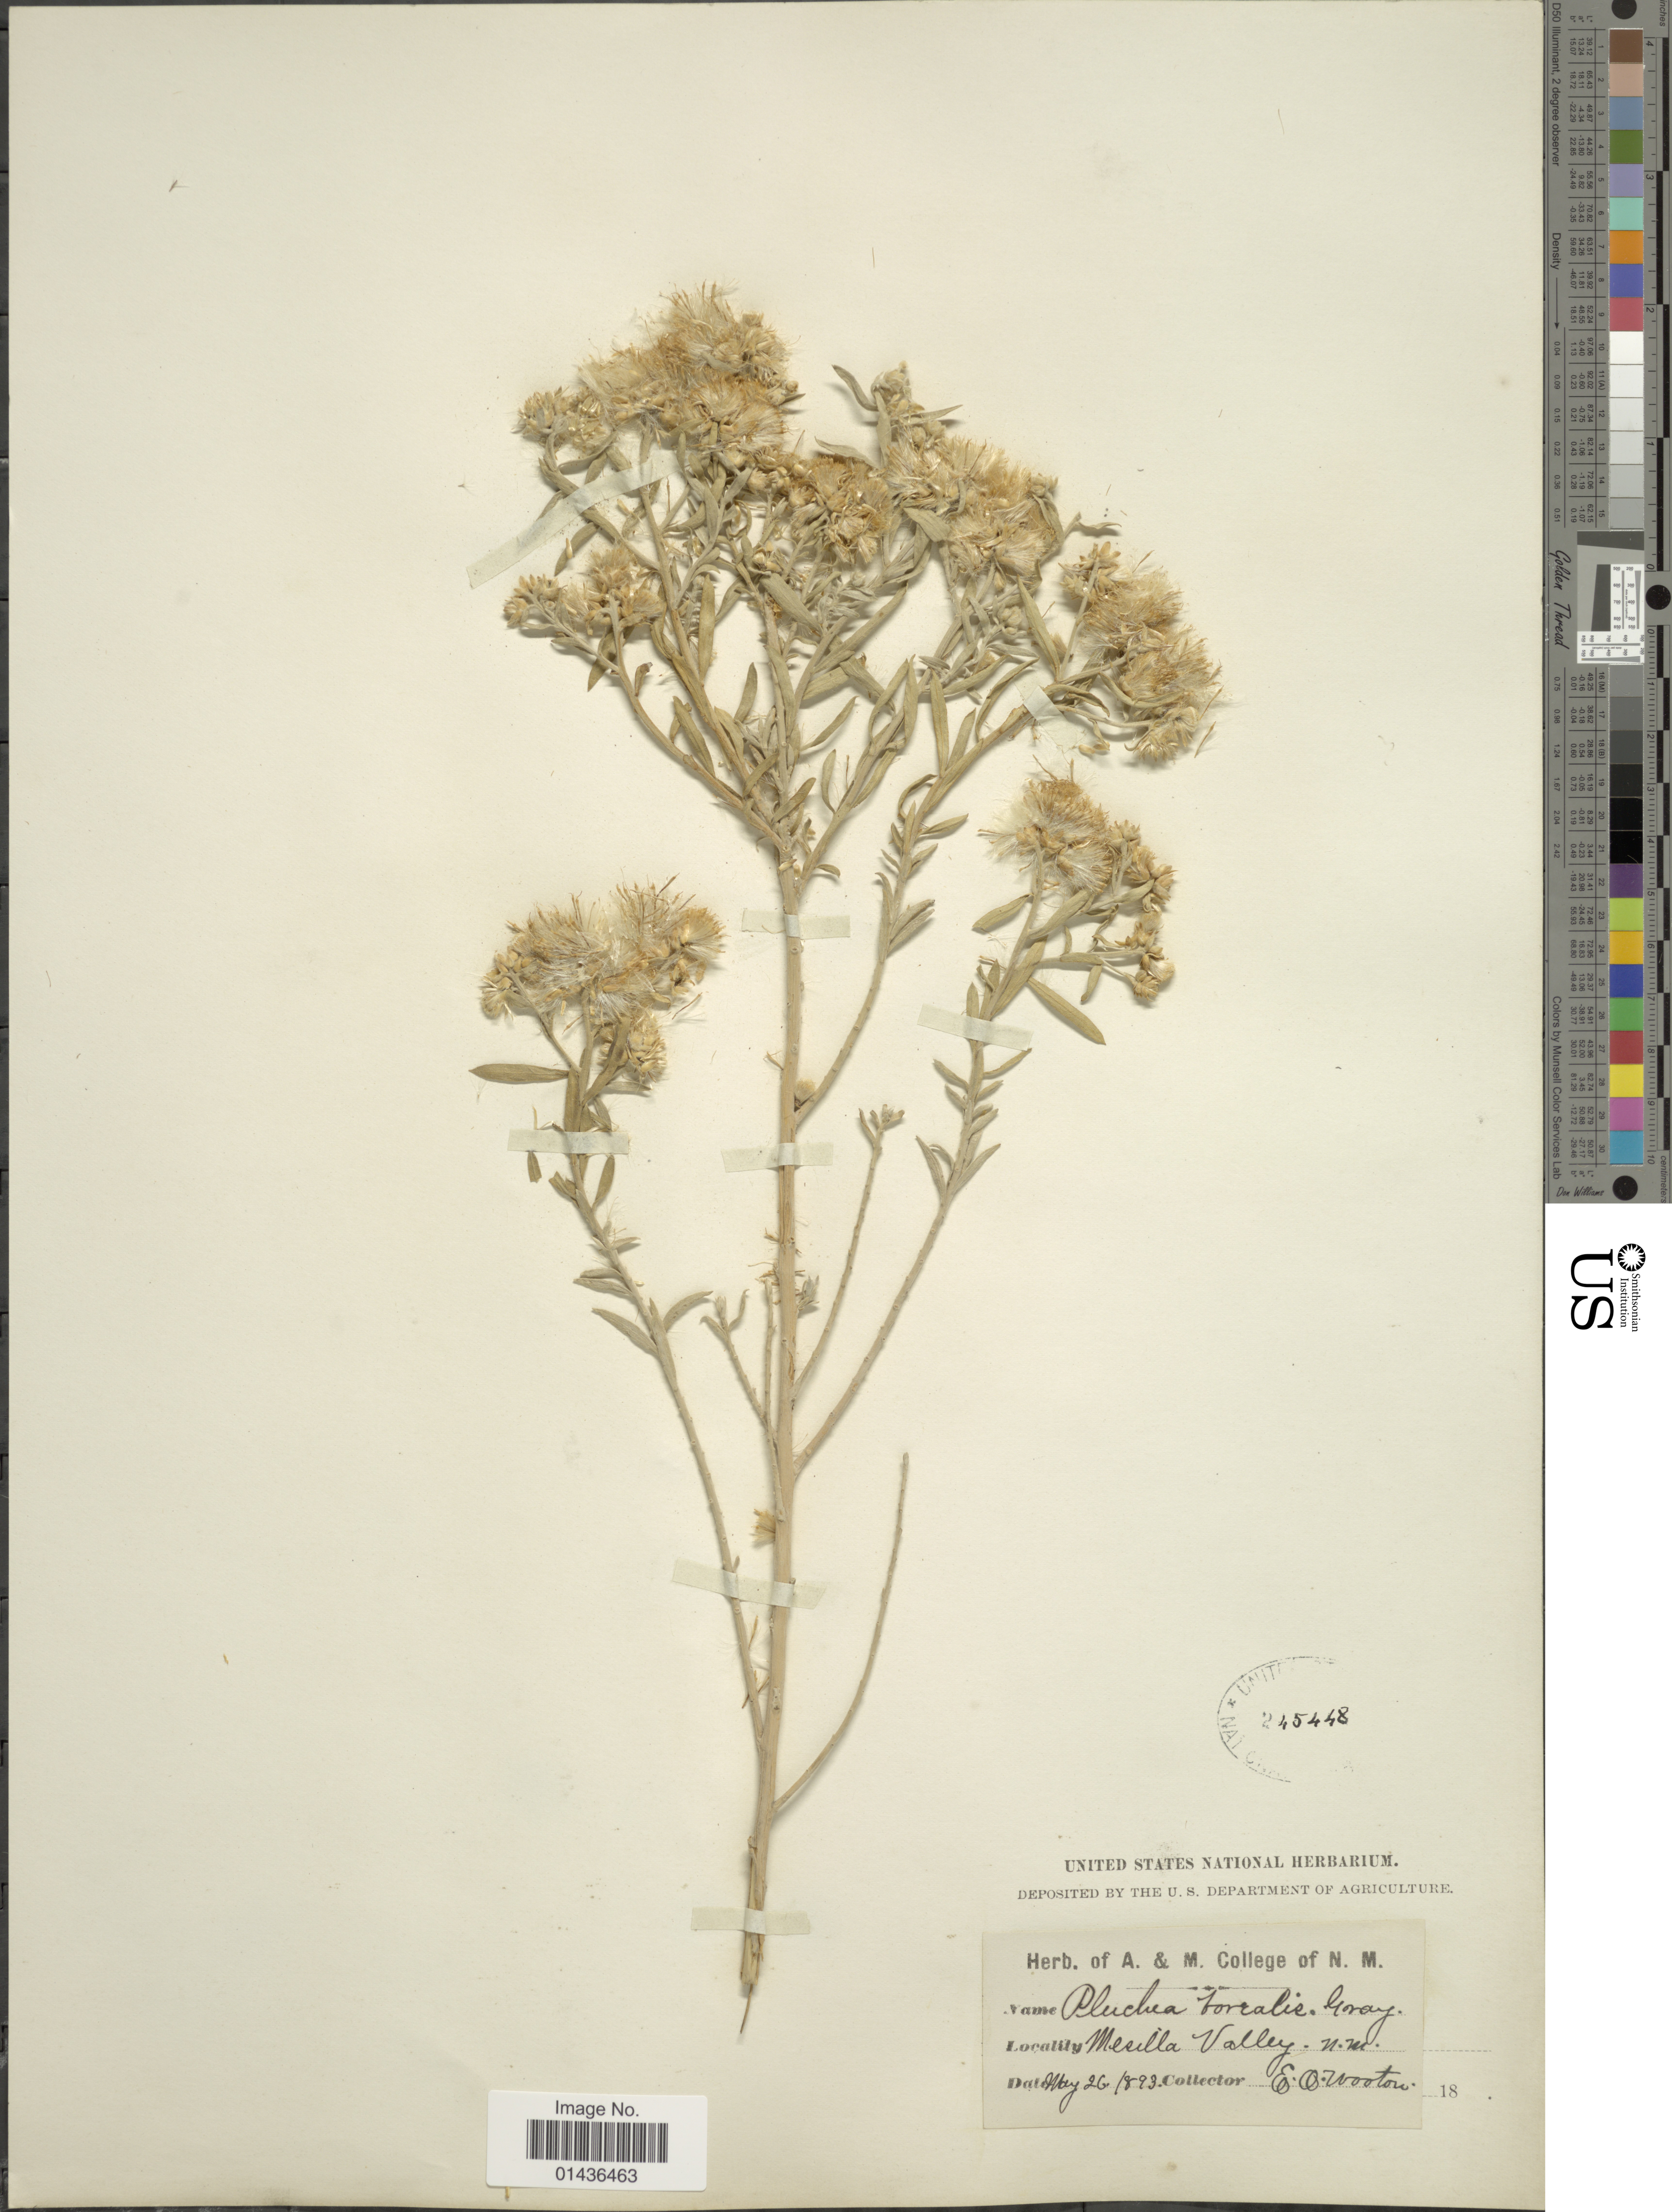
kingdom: Plantae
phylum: Tracheophyta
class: Magnoliopsida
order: Asterales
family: Asteraceae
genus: Pluchea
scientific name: Pluchea sericea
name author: (Nutt.) Coville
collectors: E. O. Wooton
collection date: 1893-05-26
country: United States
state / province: New Mexico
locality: Mesilla Valley, N. M.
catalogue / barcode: US 245448